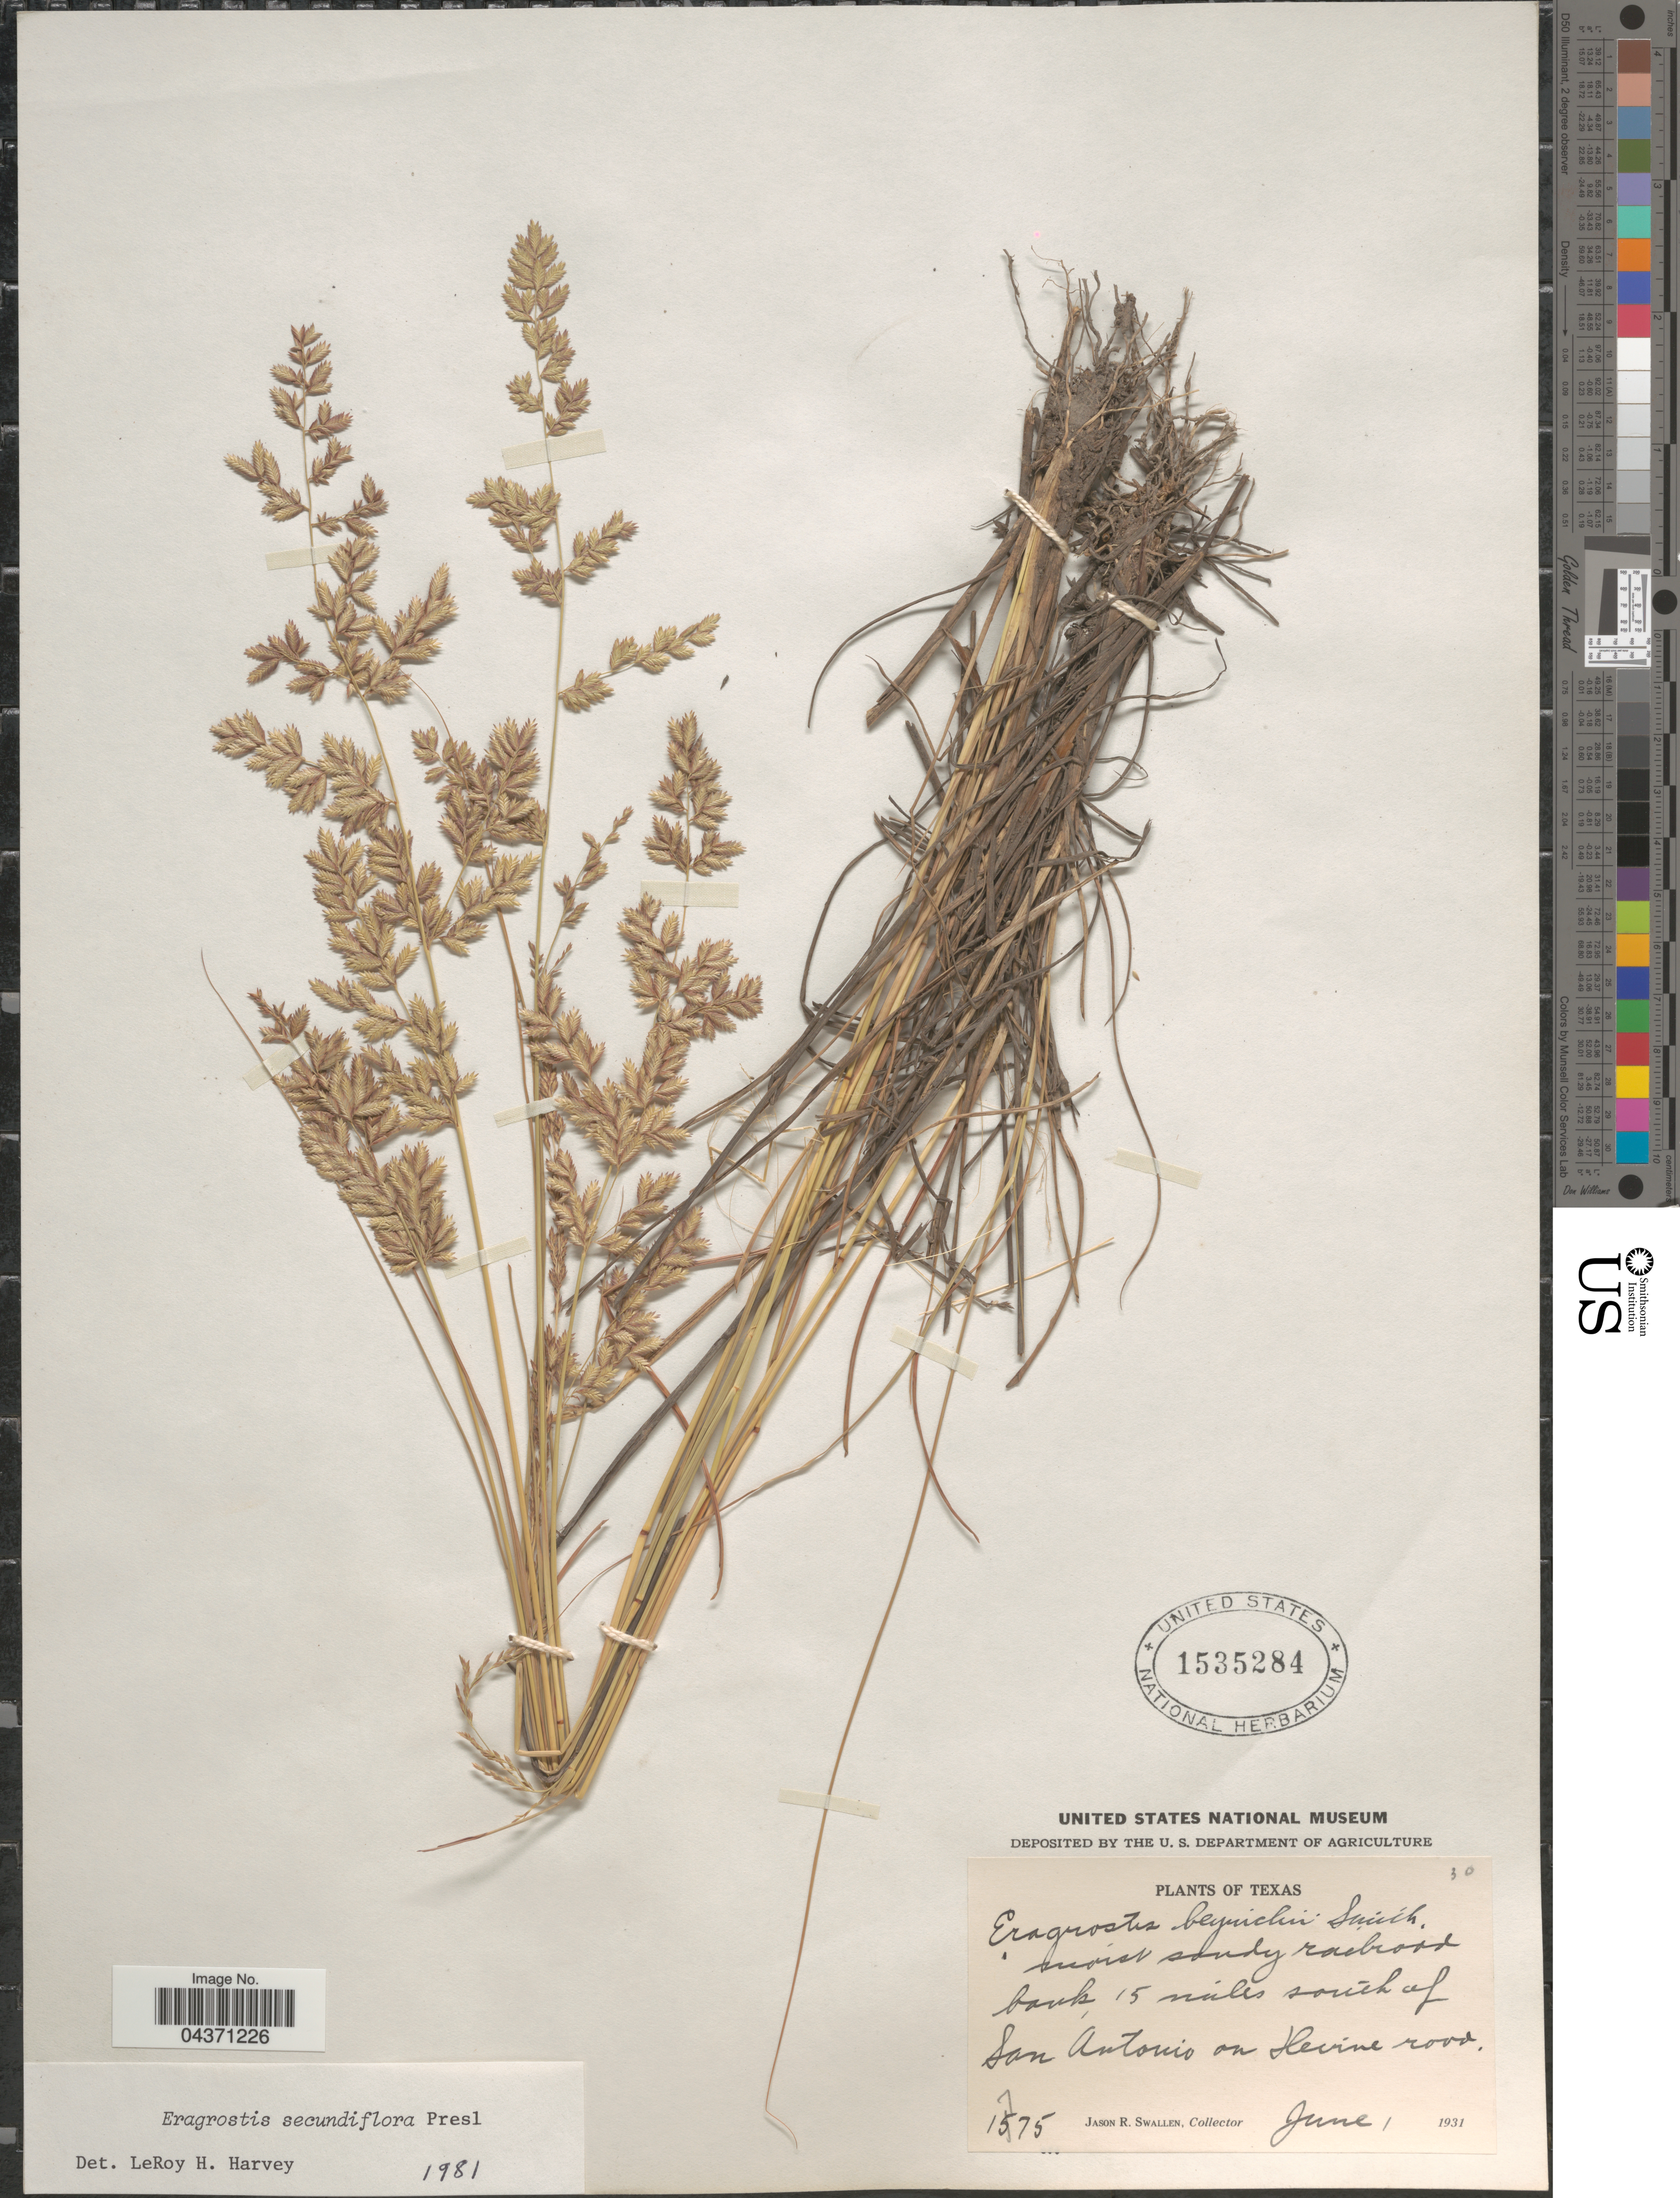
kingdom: Plantae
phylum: Tracheophyta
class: Liliopsida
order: Poales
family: Poaceae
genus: Eragrostis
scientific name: Eragrostis secundiflora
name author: J. Presl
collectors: J. R. Swallen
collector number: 1775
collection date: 1931-06-01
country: United States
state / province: Texas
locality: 15 miles south of San Antonio on Hevine road.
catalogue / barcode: US 1535284